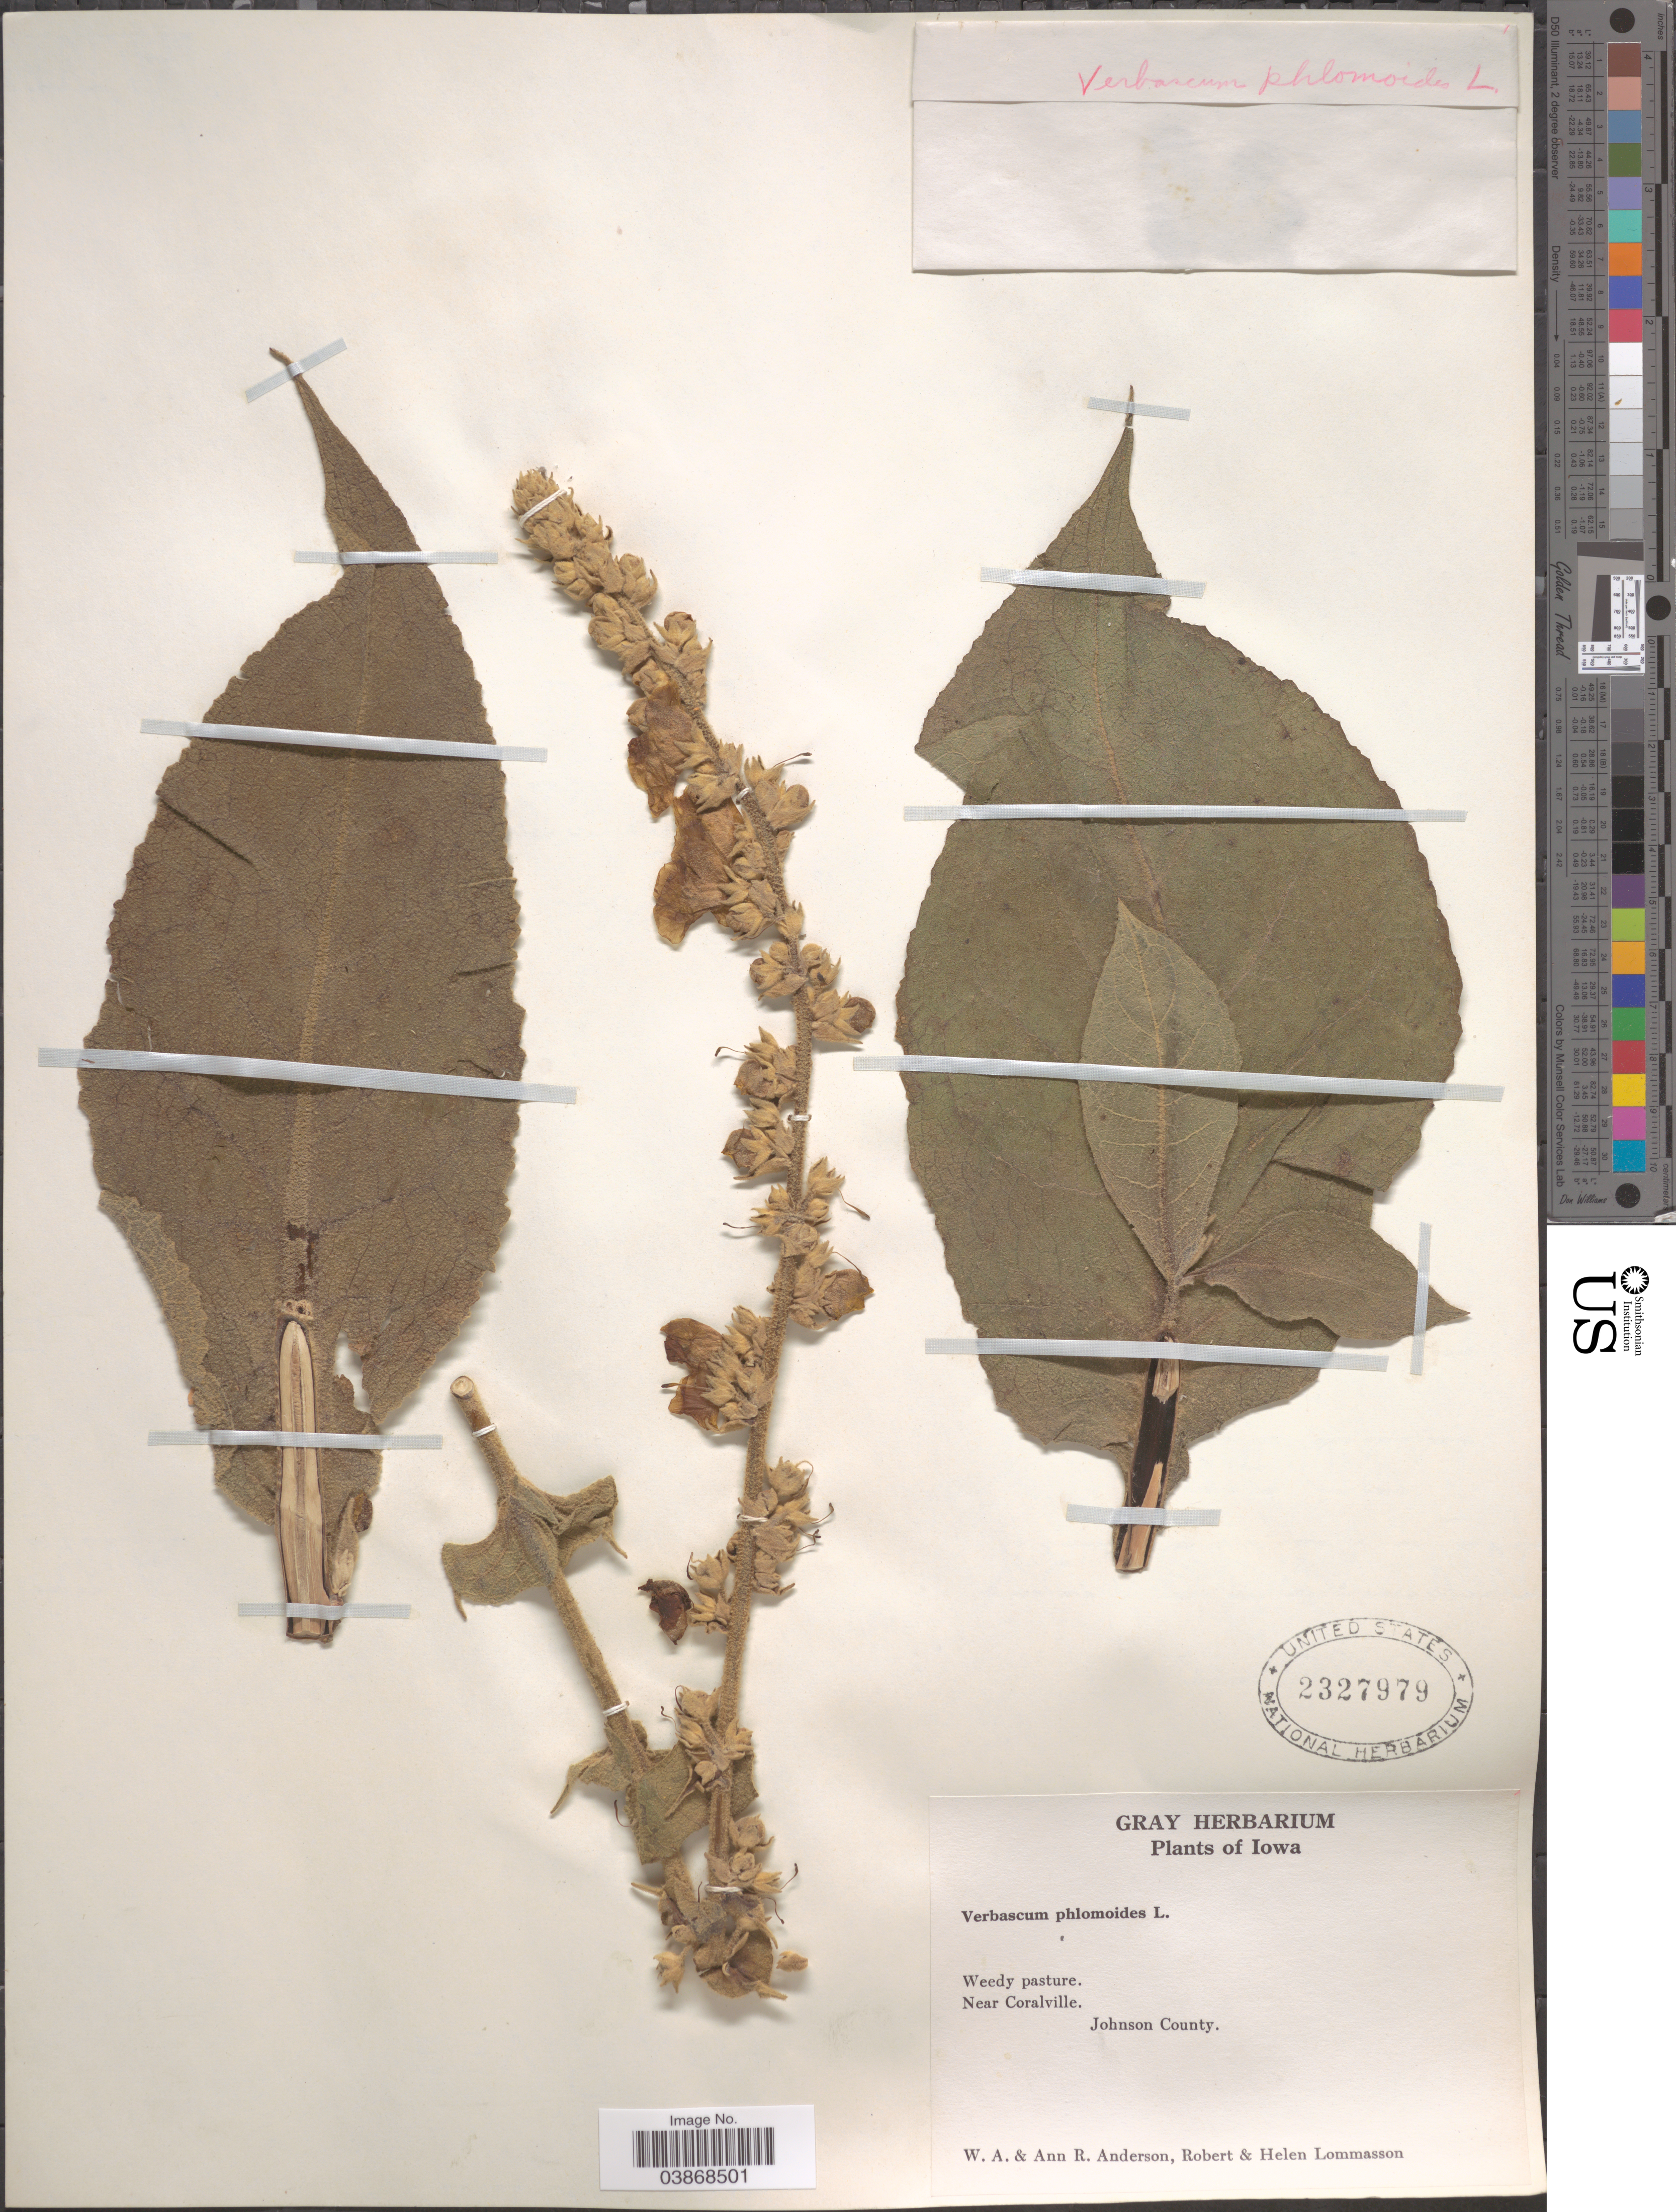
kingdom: Plantae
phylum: Tracheophyta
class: Magnoliopsida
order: Lamiales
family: Scrophulariaceae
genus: Verbascum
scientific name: Verbascum phlomoides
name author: L.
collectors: W. A. Anderson, A. Anderson, R. Lommasson & H. Lommasson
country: United States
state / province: Iowa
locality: Near Coralville. Johnson County.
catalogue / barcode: US 2327979